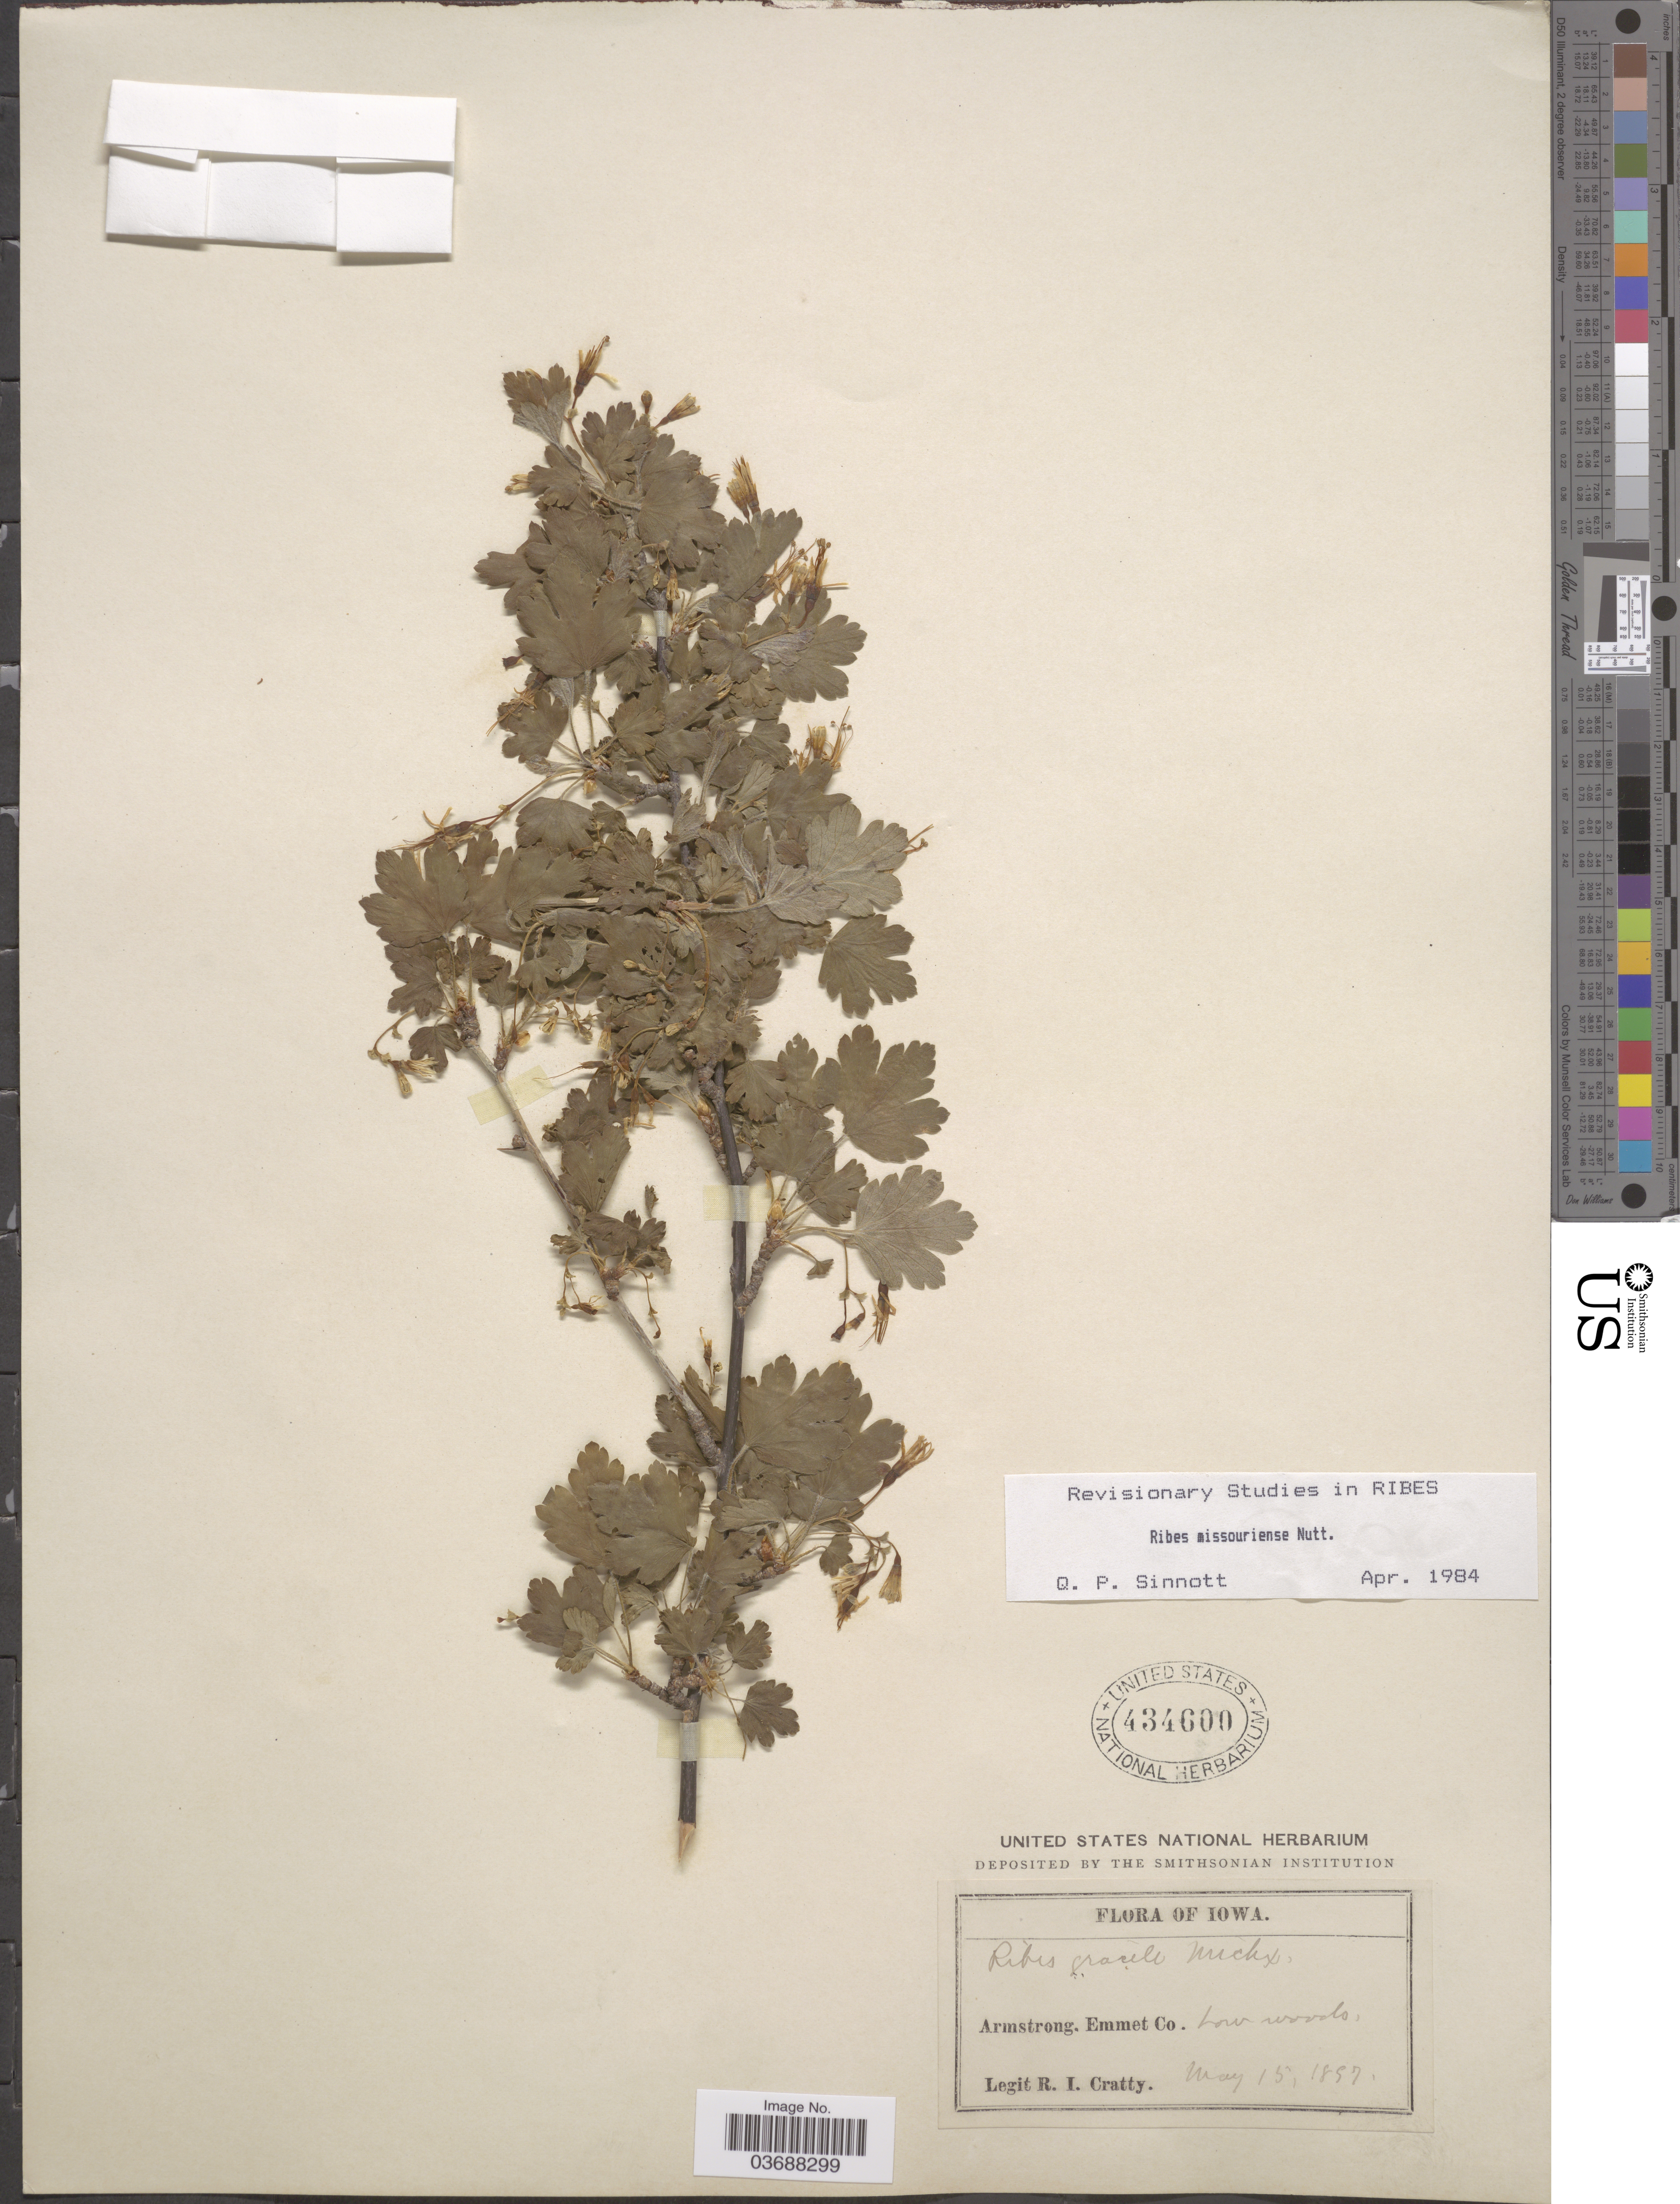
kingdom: Plantae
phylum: Tracheophyta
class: Magnoliopsida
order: Saxifragales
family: Grossulariaceae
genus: Ribes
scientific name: Ribes missouriense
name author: Nutt.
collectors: R. Cratty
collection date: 1897-05-15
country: United States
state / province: Iowa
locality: Armstrong, Emmet Co.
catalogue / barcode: US 434600